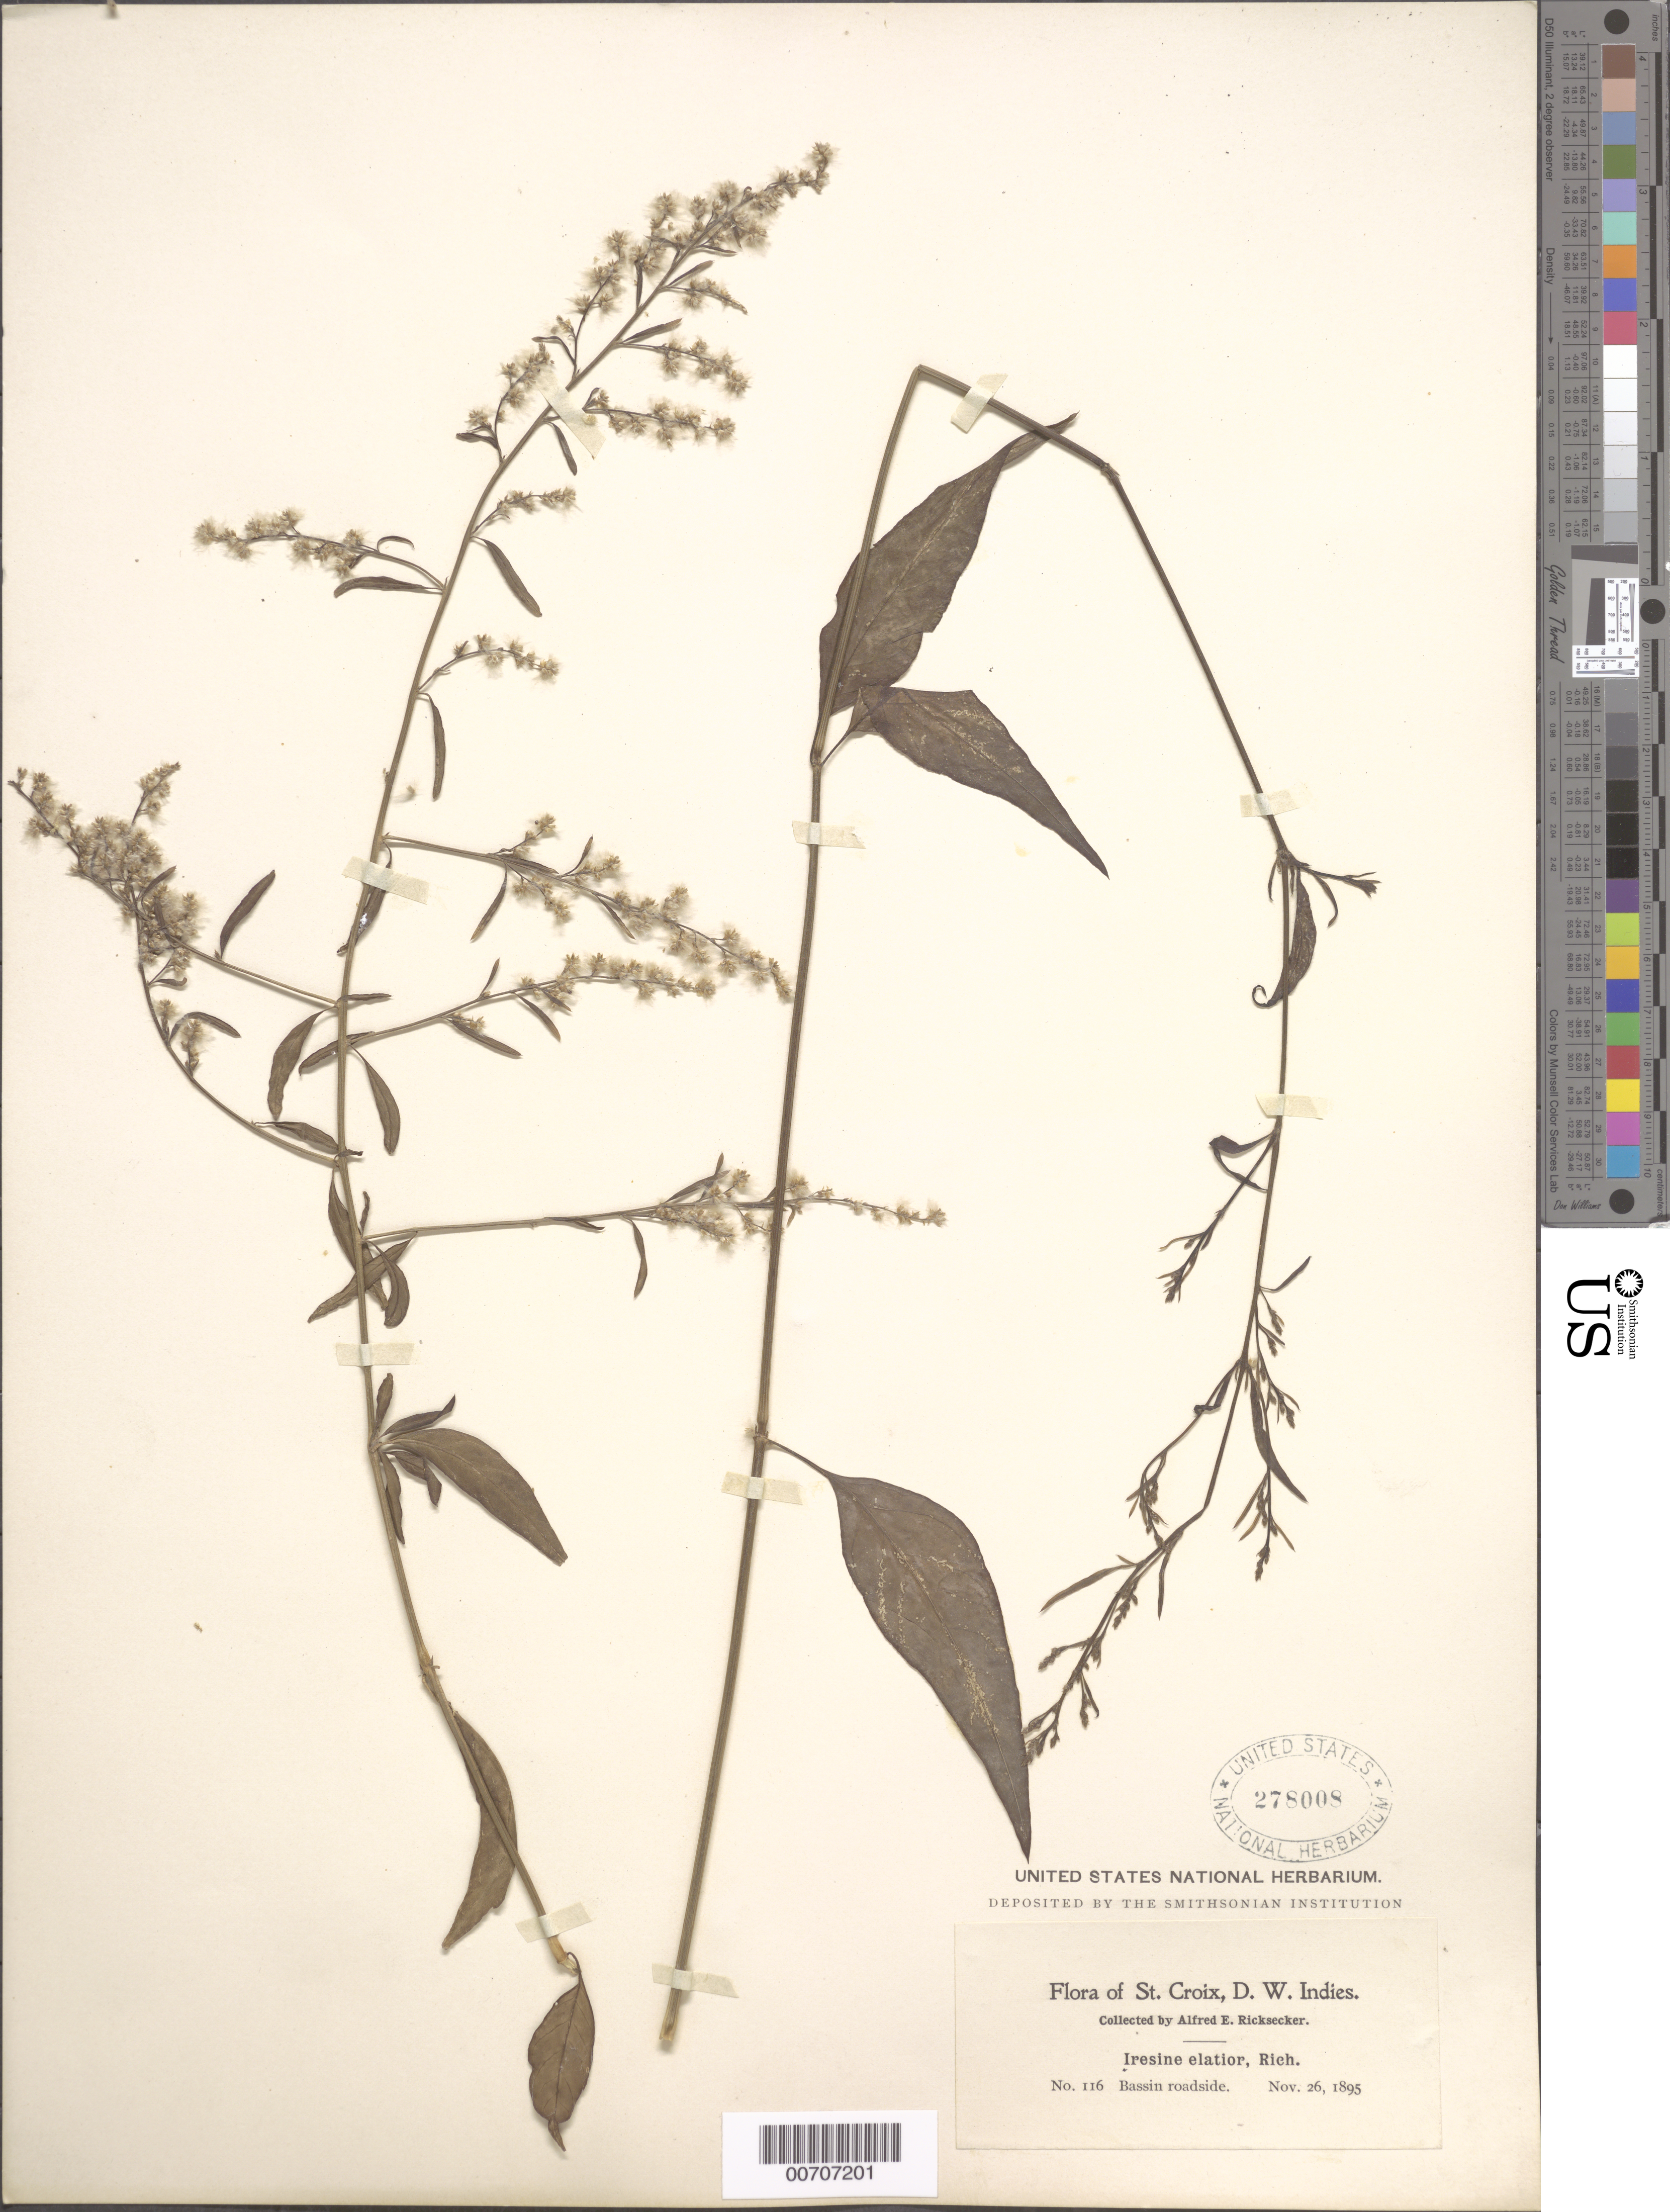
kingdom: Plantae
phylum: Tracheophyta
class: Magnoliopsida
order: Caryophyllales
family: Amaranthaceae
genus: Iresine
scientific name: Iresine elatior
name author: Rich. ex Willd.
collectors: A. E. Ricksecker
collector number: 116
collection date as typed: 26 Nov 1895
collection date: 1895-11-26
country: U.S. Virgin Islands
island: St. Croix Island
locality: Bassin roadside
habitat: Roadside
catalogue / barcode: US 278008